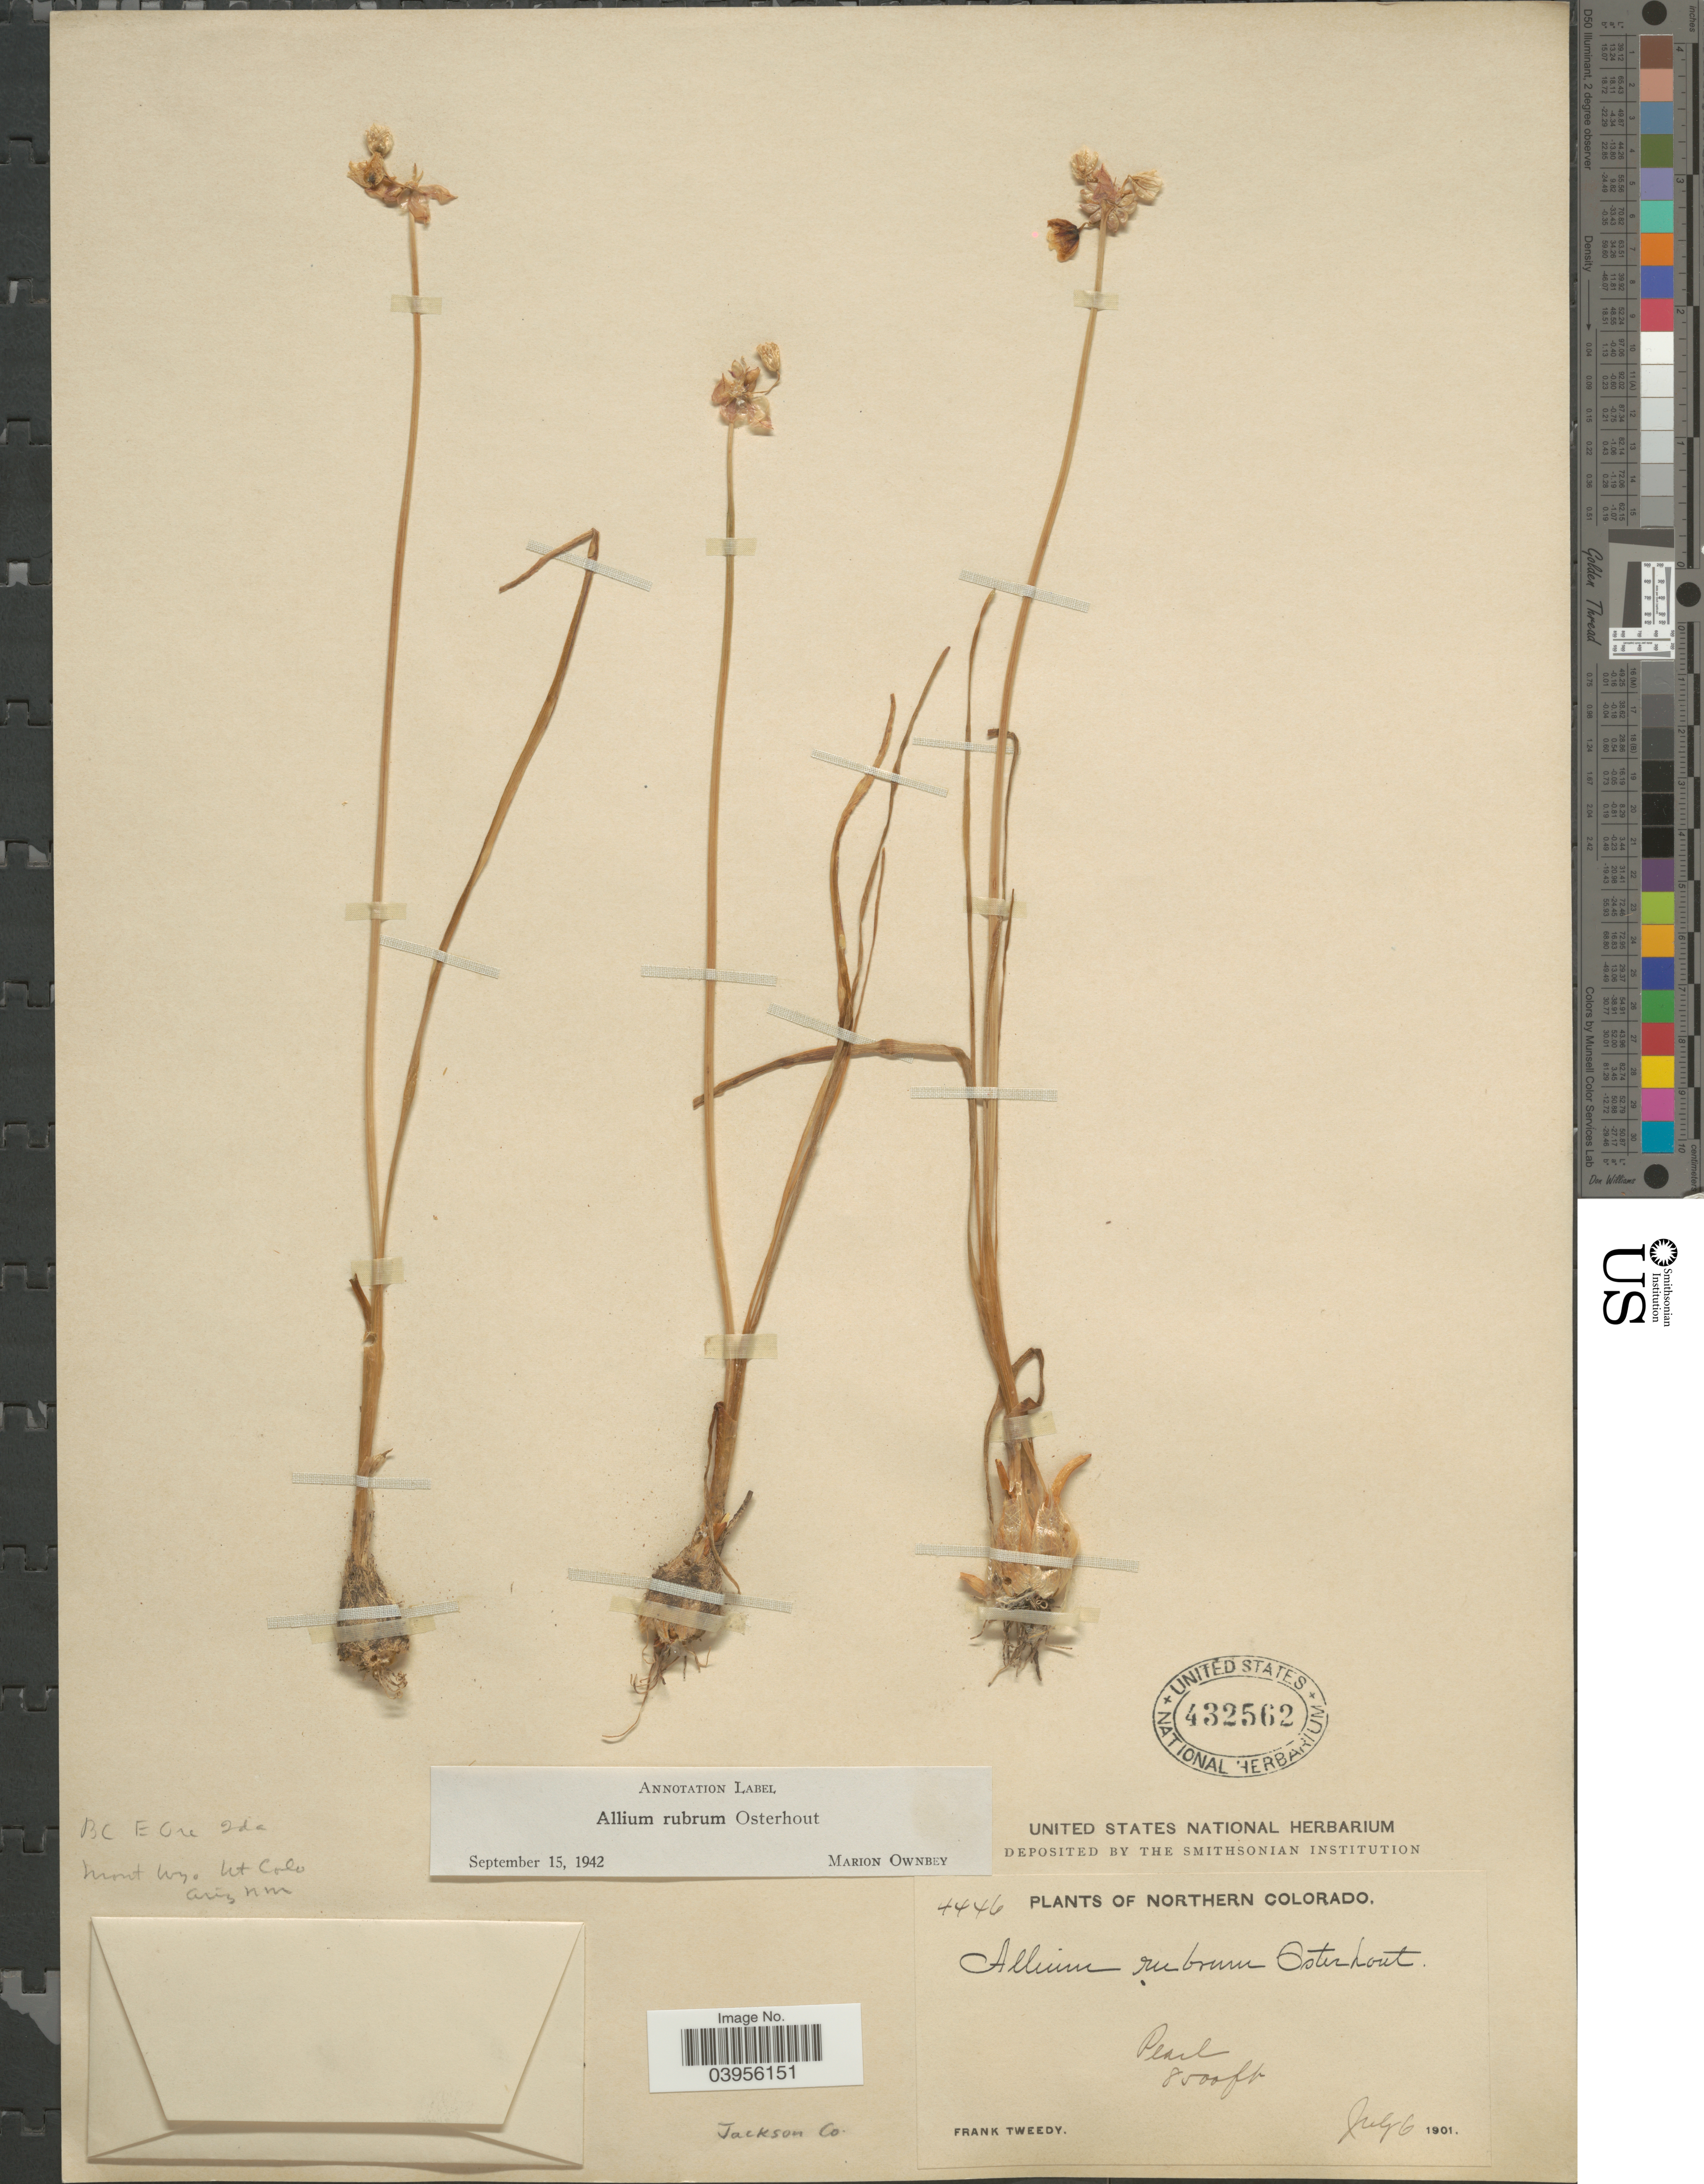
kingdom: Plantae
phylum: Tracheophyta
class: Liliopsida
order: Asparagales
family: Amaryllidaceae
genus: Allium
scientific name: Allium geyeri var. tenerum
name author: M.E. Jones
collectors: F. Tweedy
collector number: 4446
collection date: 1901-07-06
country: United States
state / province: Colorado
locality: Northern Colorado. Pearl. Jackson Co.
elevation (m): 2591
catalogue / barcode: US 432562